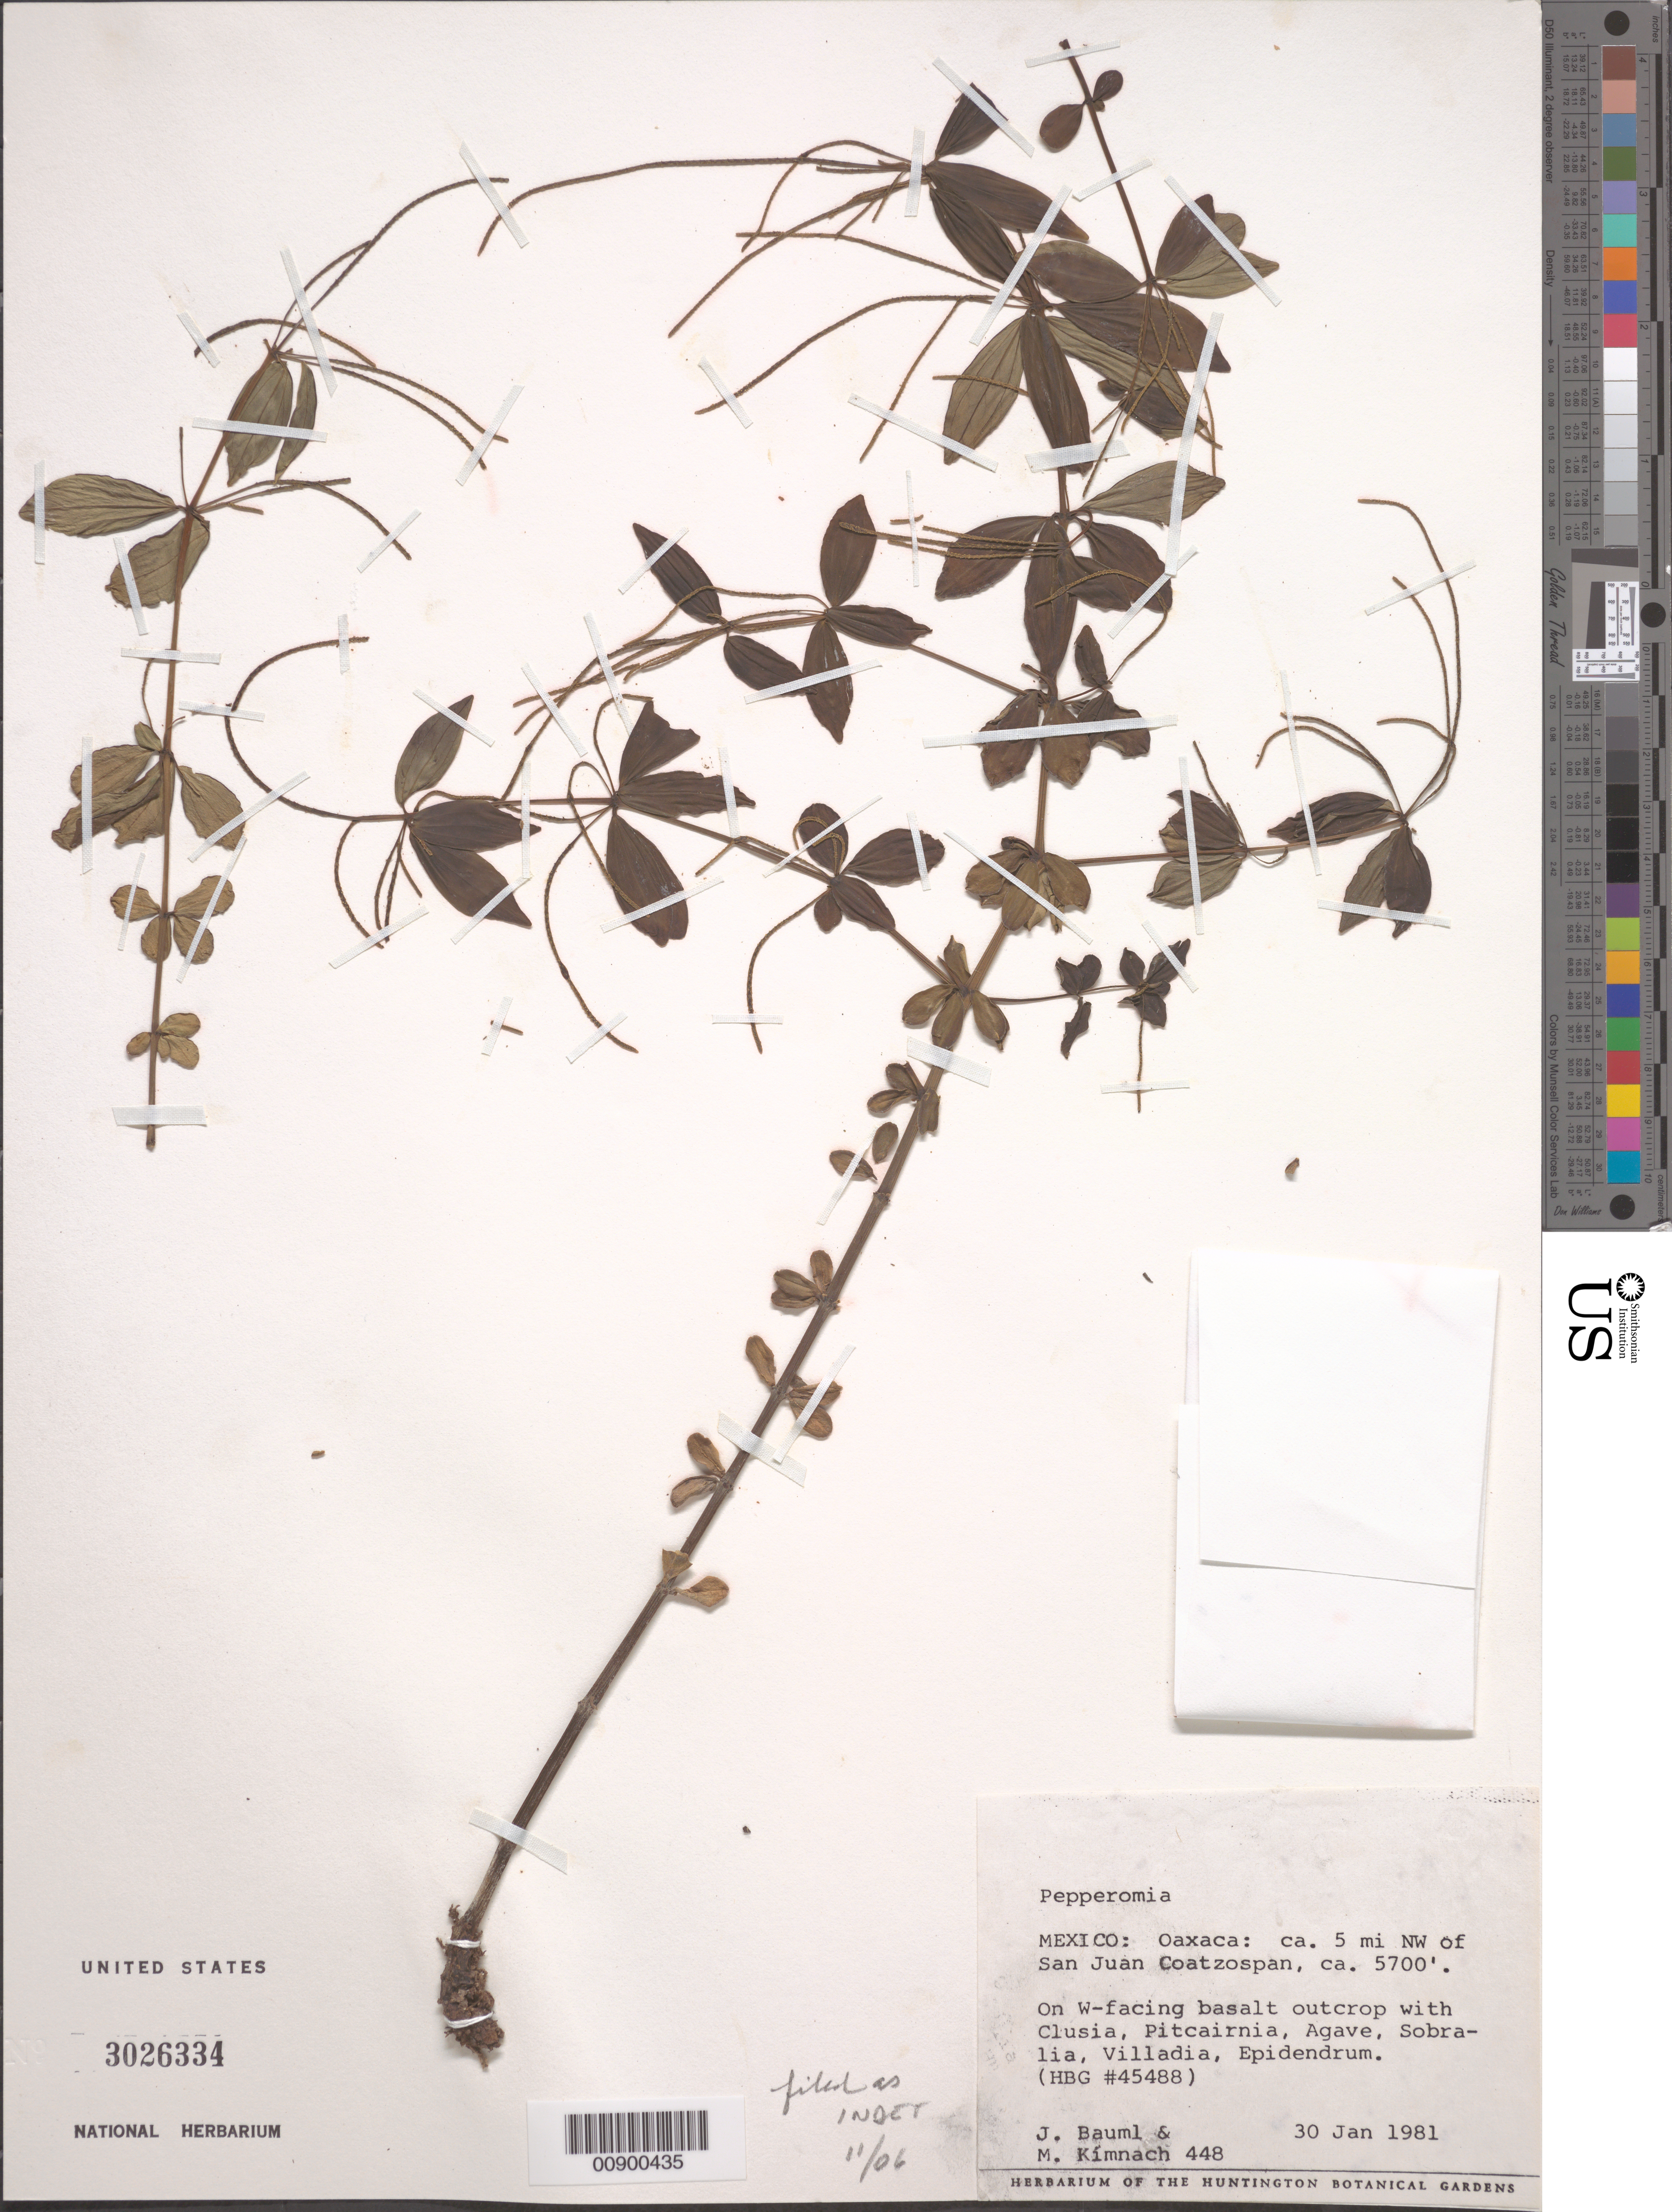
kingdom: Plantae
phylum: Tracheophyta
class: Magnoliopsida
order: Piperales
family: Piperaceae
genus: Peperomia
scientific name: Peperomia heterodoxa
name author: Standl. & Steyerm.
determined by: Jiménez, José Estaban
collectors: J. Bauml & M. W. Kimnach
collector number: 448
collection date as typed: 30 Jan 1981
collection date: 1981-01-30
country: Mexico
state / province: Oaxaca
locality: Oaxaca: ca. 5 mi. NW of San Juan Coatzospan.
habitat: On W-facing basalt outcrop with Clusia, Pitcairnia, Agave, Sobralia, Villadia, Epidendrum.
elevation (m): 1737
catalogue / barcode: US 3026334